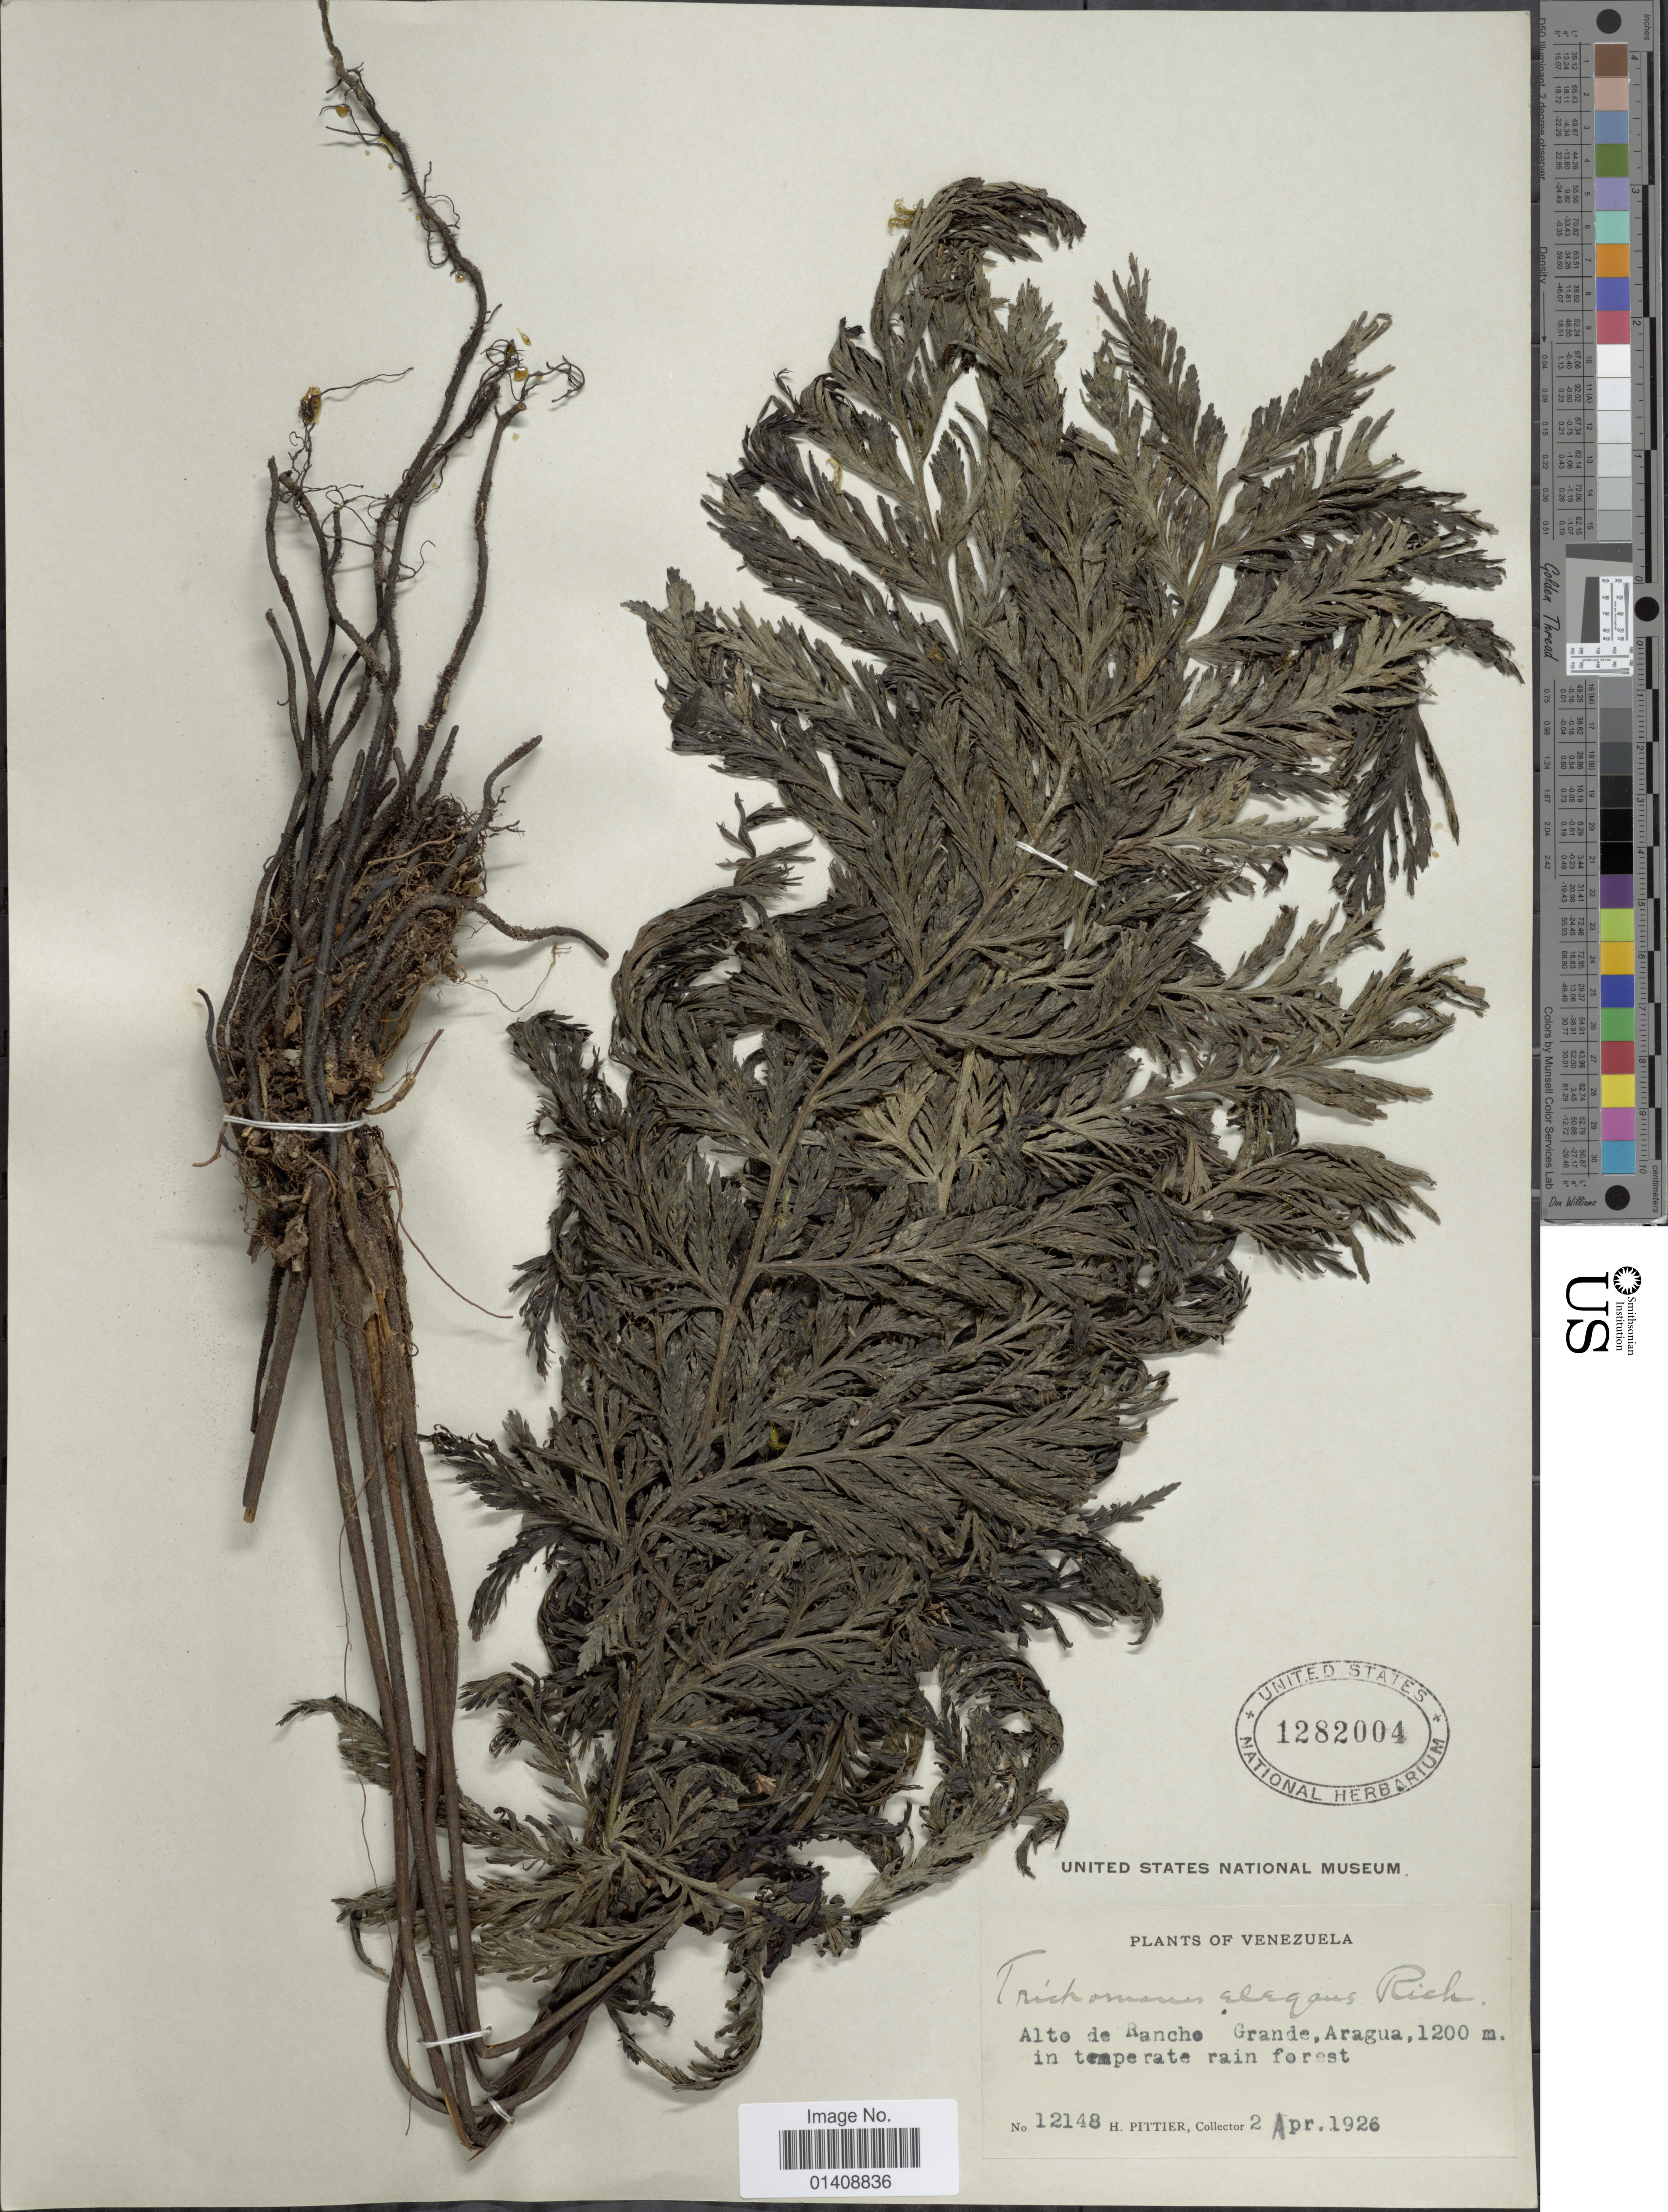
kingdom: Plantae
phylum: Tracheophyta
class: Polypodiopsida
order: Hymenophyllales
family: Hymenophyllaceae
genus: Trichomanes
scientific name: Trichomanes elegans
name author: Rich.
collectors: H. F. Pittier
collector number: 12148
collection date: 1926-04-02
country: Venezuela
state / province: Aragua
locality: Alto de Ranche Grande.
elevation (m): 1200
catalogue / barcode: US 1282004